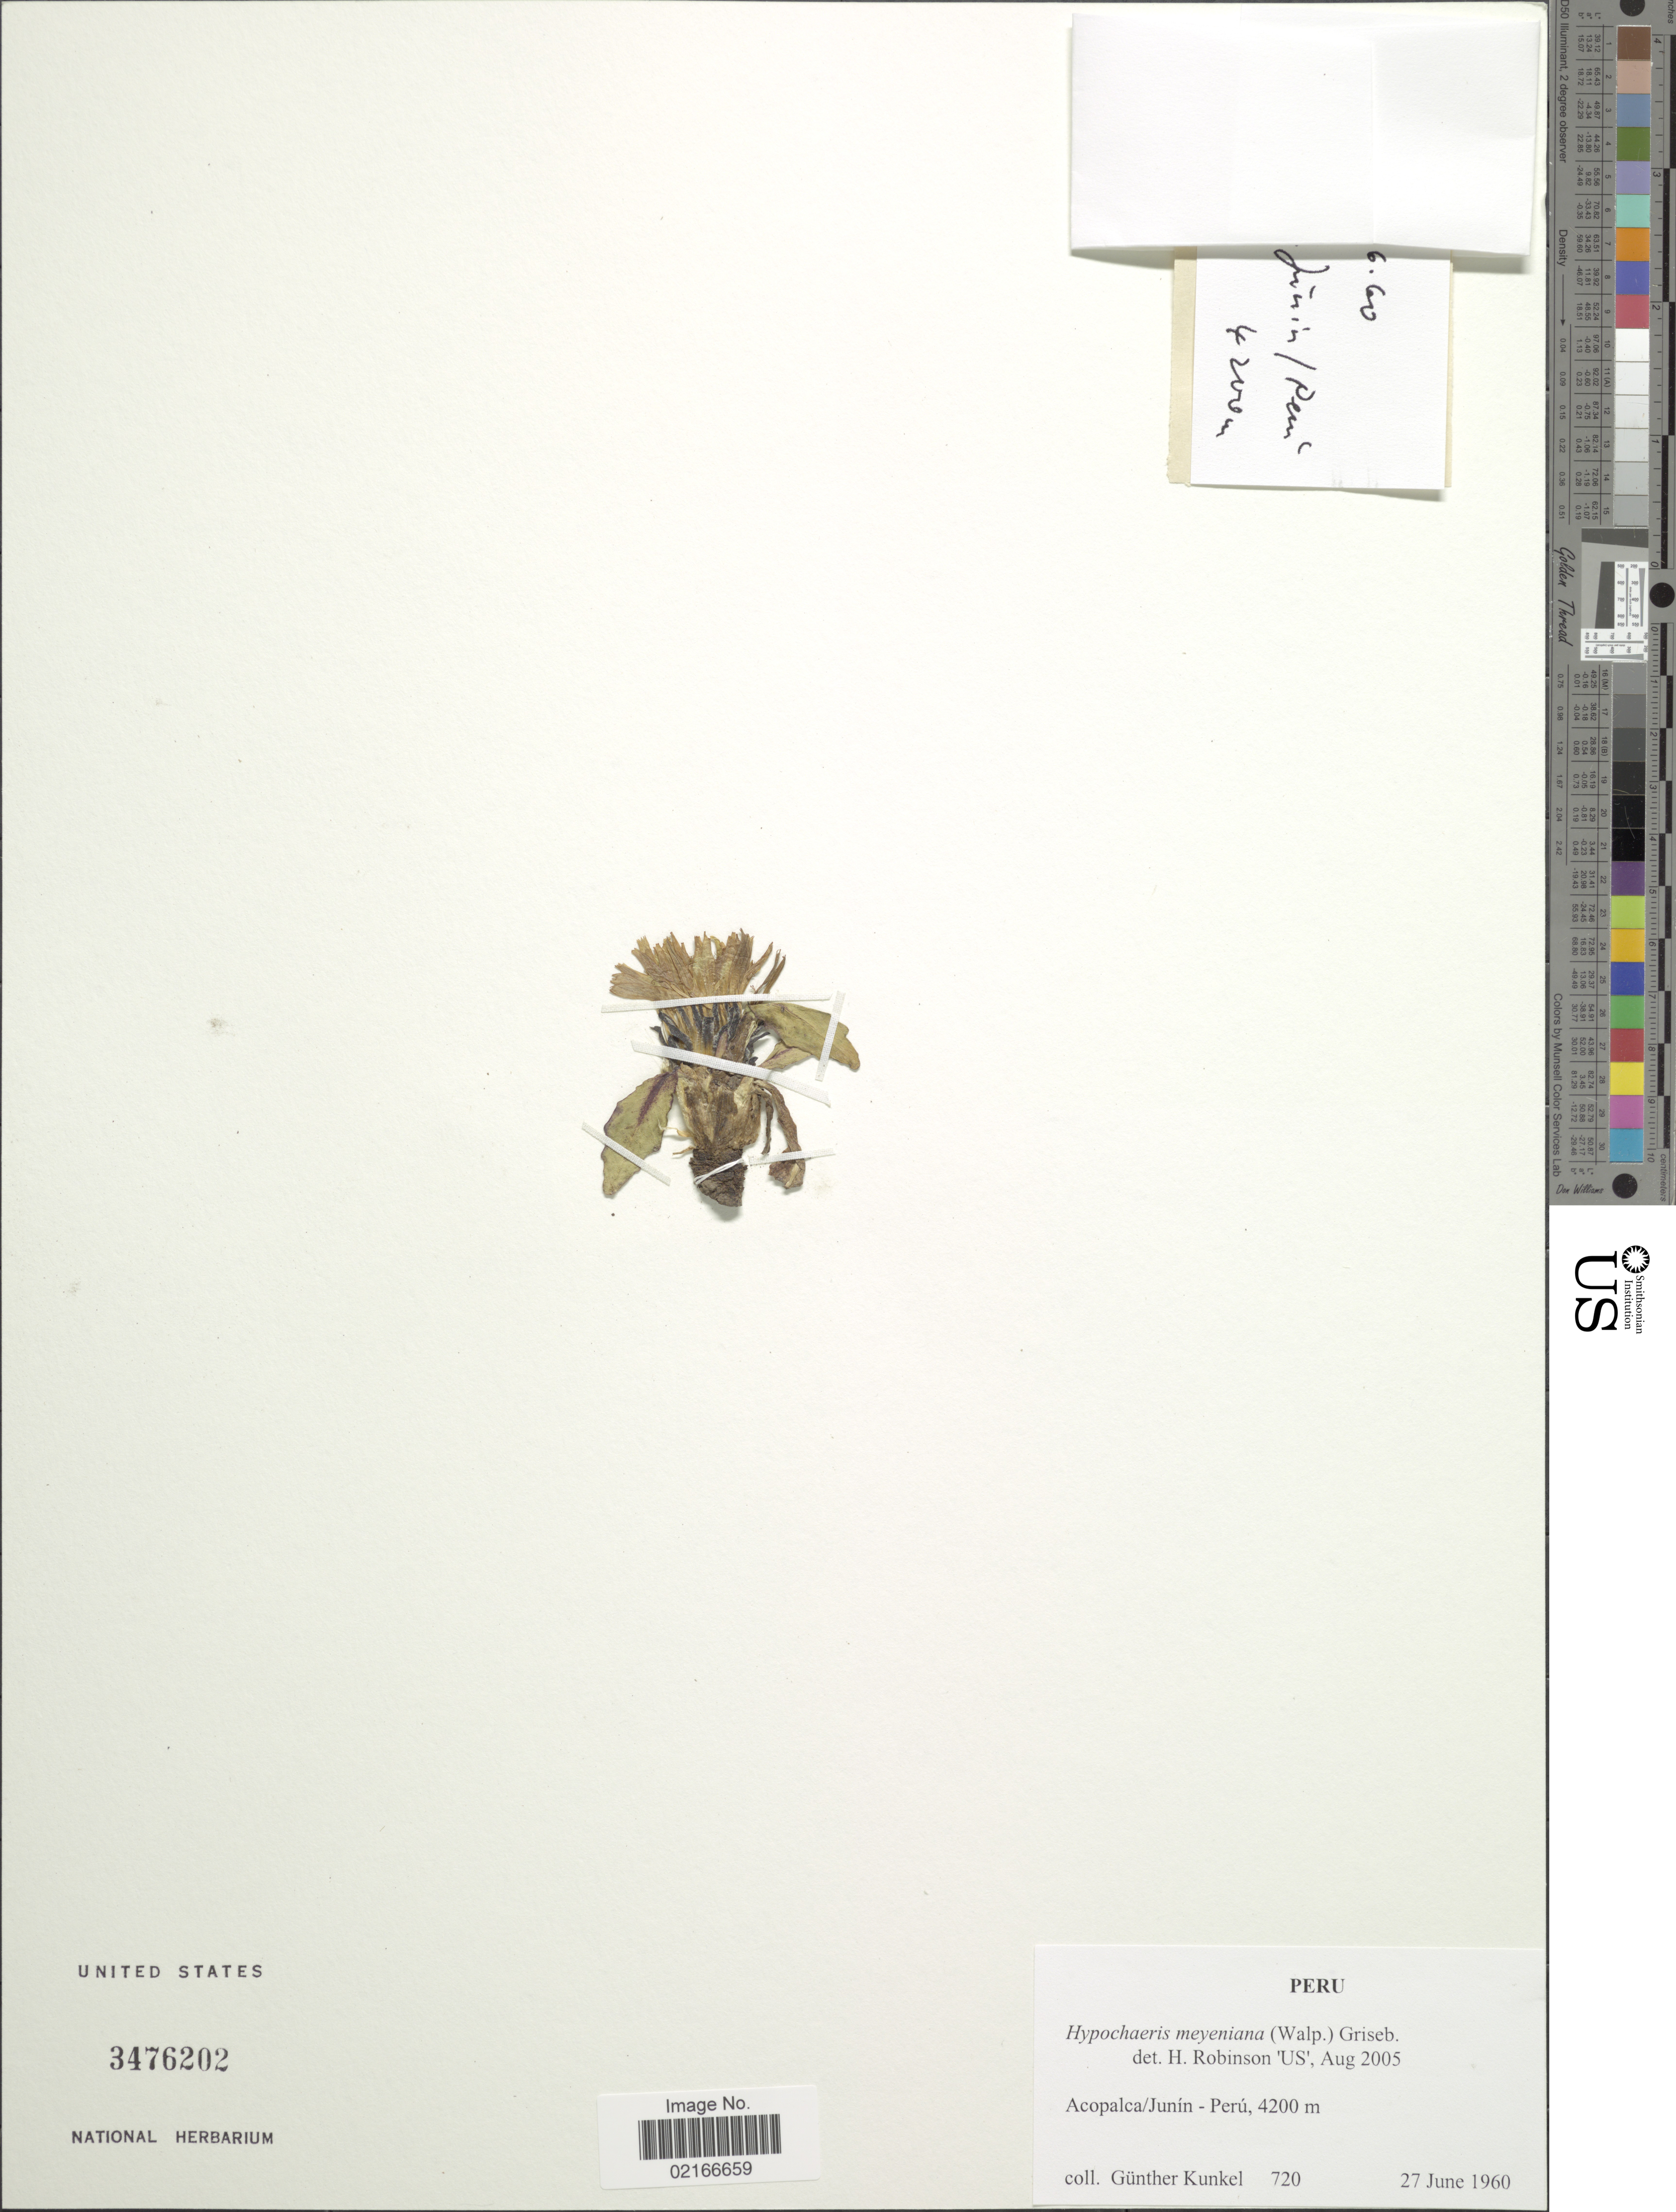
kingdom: Plantae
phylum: Tracheophyta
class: Magnoliopsida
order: Asterales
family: Asteraceae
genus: Hypochaeris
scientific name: Hypochaeris meyeniana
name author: (Walp.) Benth. & Hook. f. ex Griseb.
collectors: G. Kunkel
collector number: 720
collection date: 1960-06-27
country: Peru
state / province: Junín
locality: Acopalca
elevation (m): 4200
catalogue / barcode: US 3476202